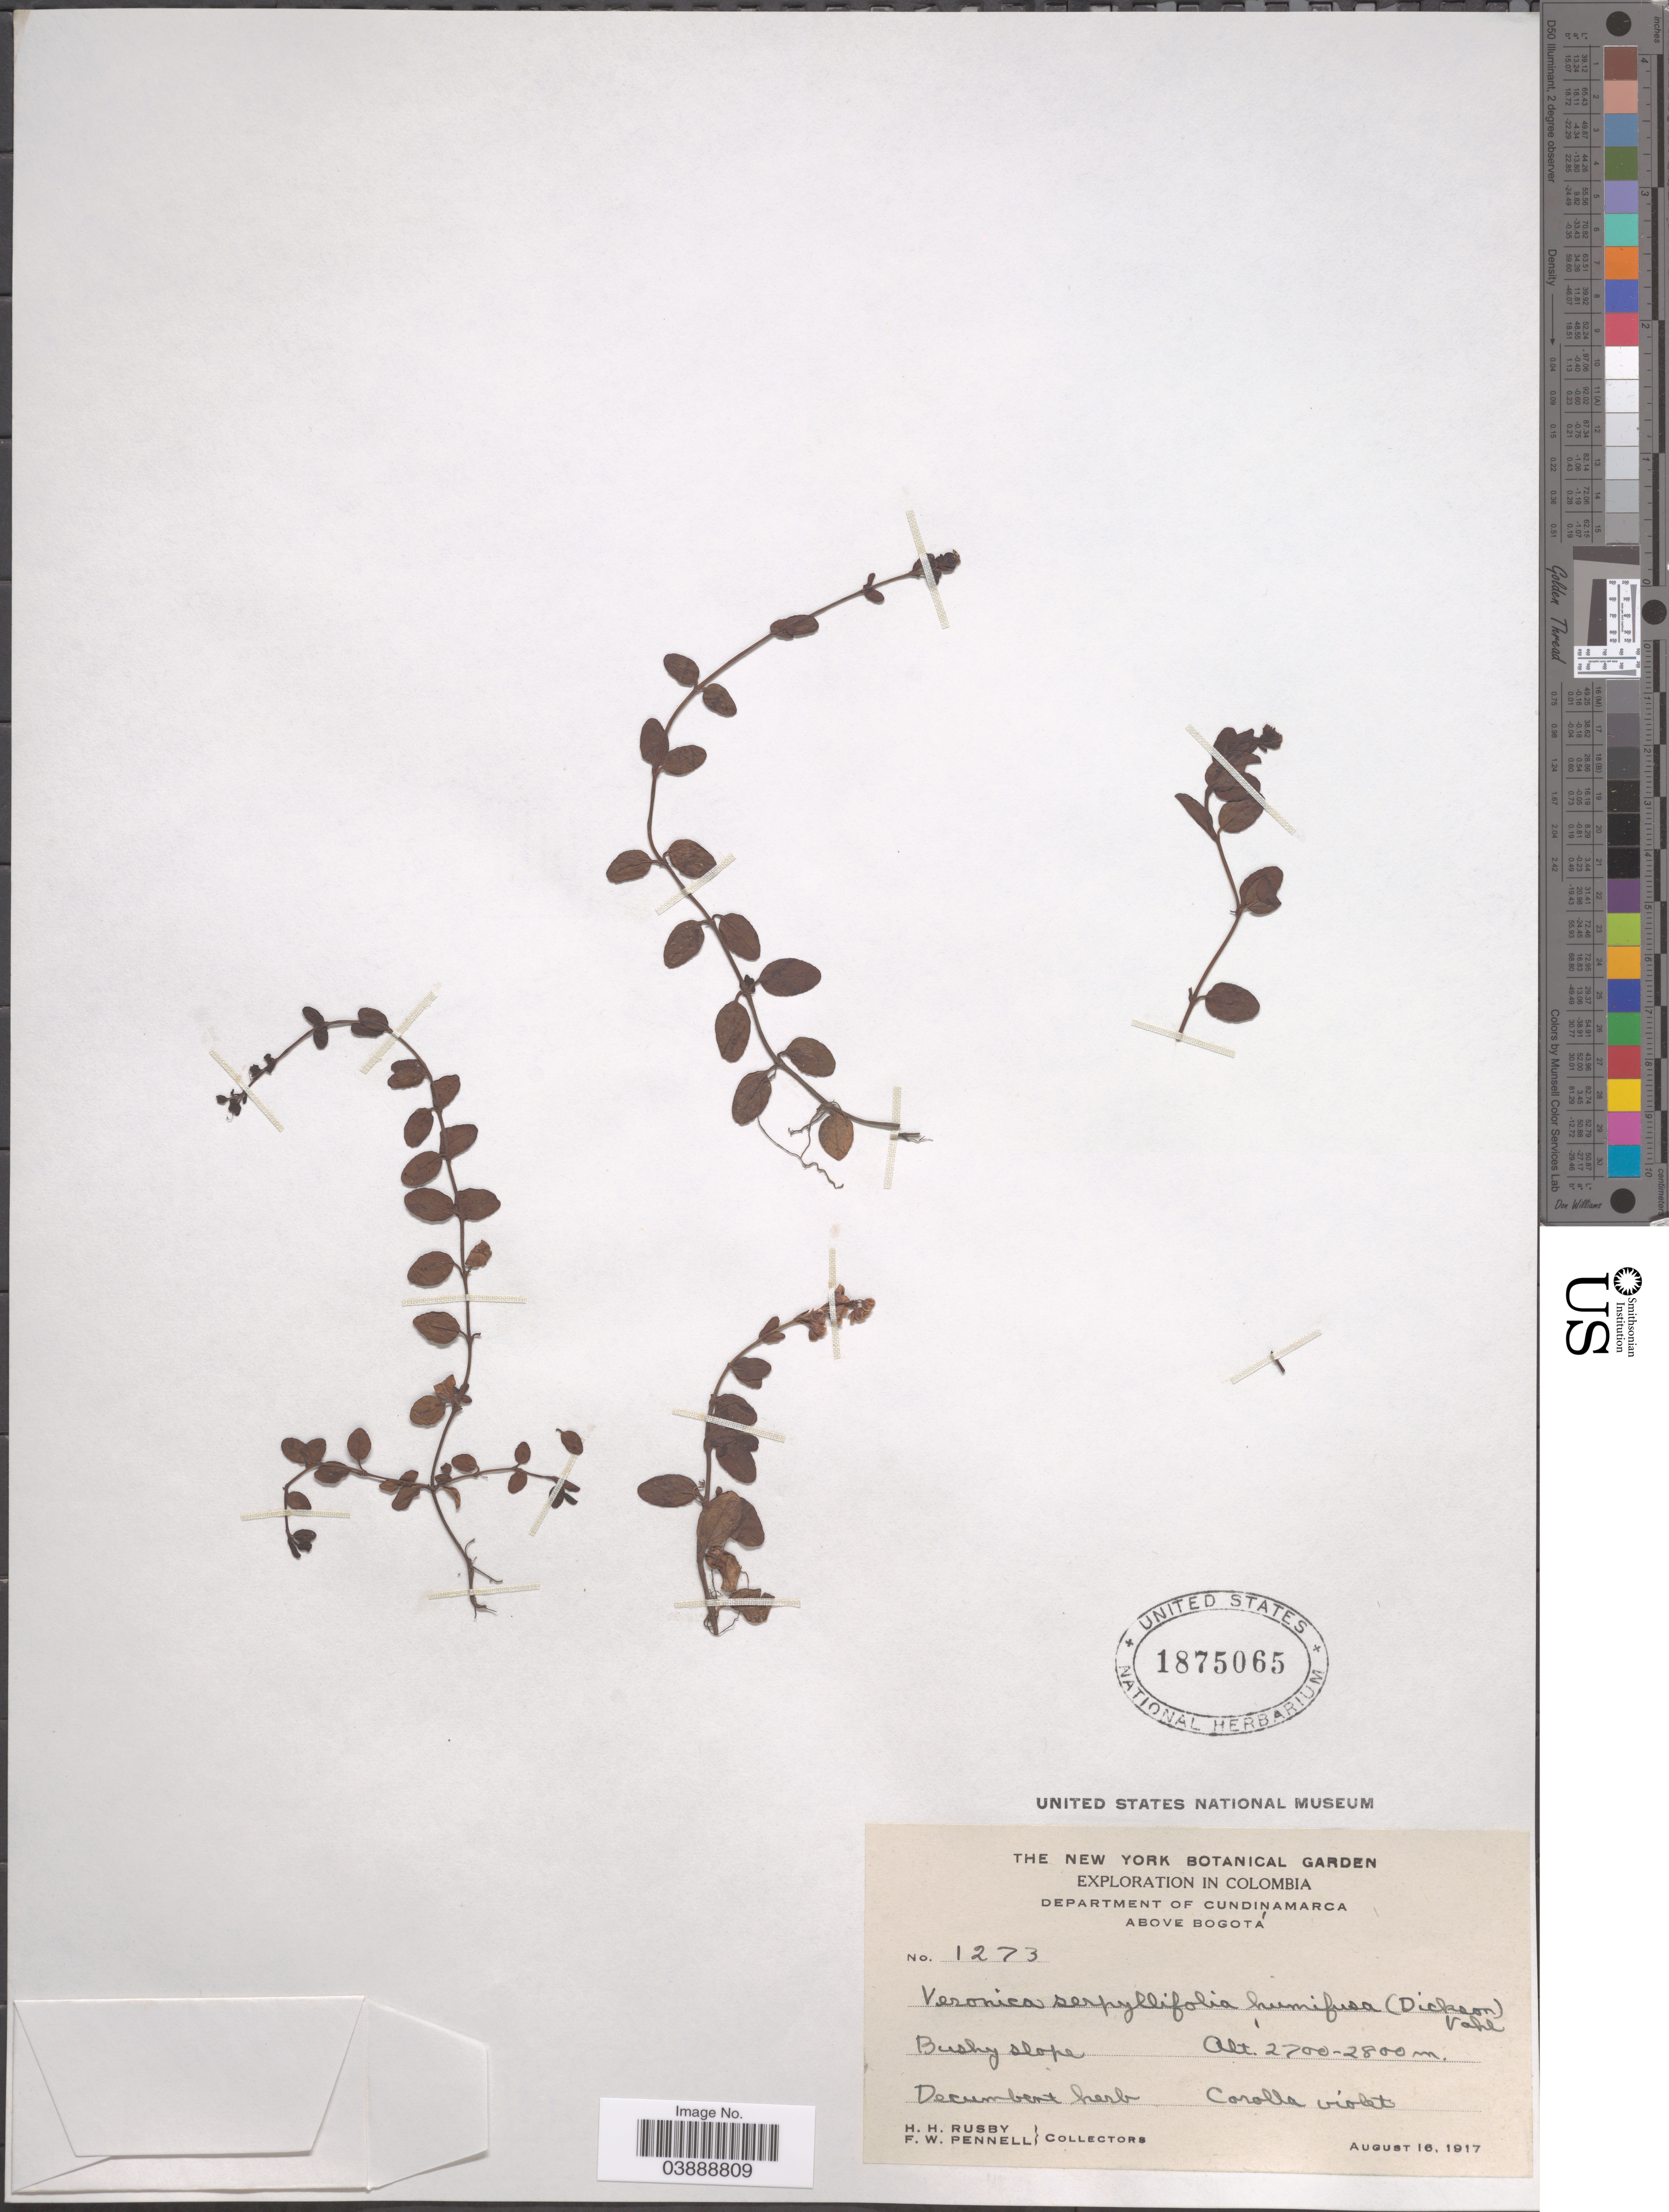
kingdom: Plantae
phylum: Tracheophyta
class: Magnoliopsida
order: Lamiales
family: Plantaginaceae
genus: Veronica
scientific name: Veronica serpyllifolia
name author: L.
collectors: H. H. Rusby & F. W. Pennell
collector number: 1273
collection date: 1917-08-16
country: Colombia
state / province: Cundinamarca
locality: Above Bogotá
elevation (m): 2700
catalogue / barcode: US 1875065